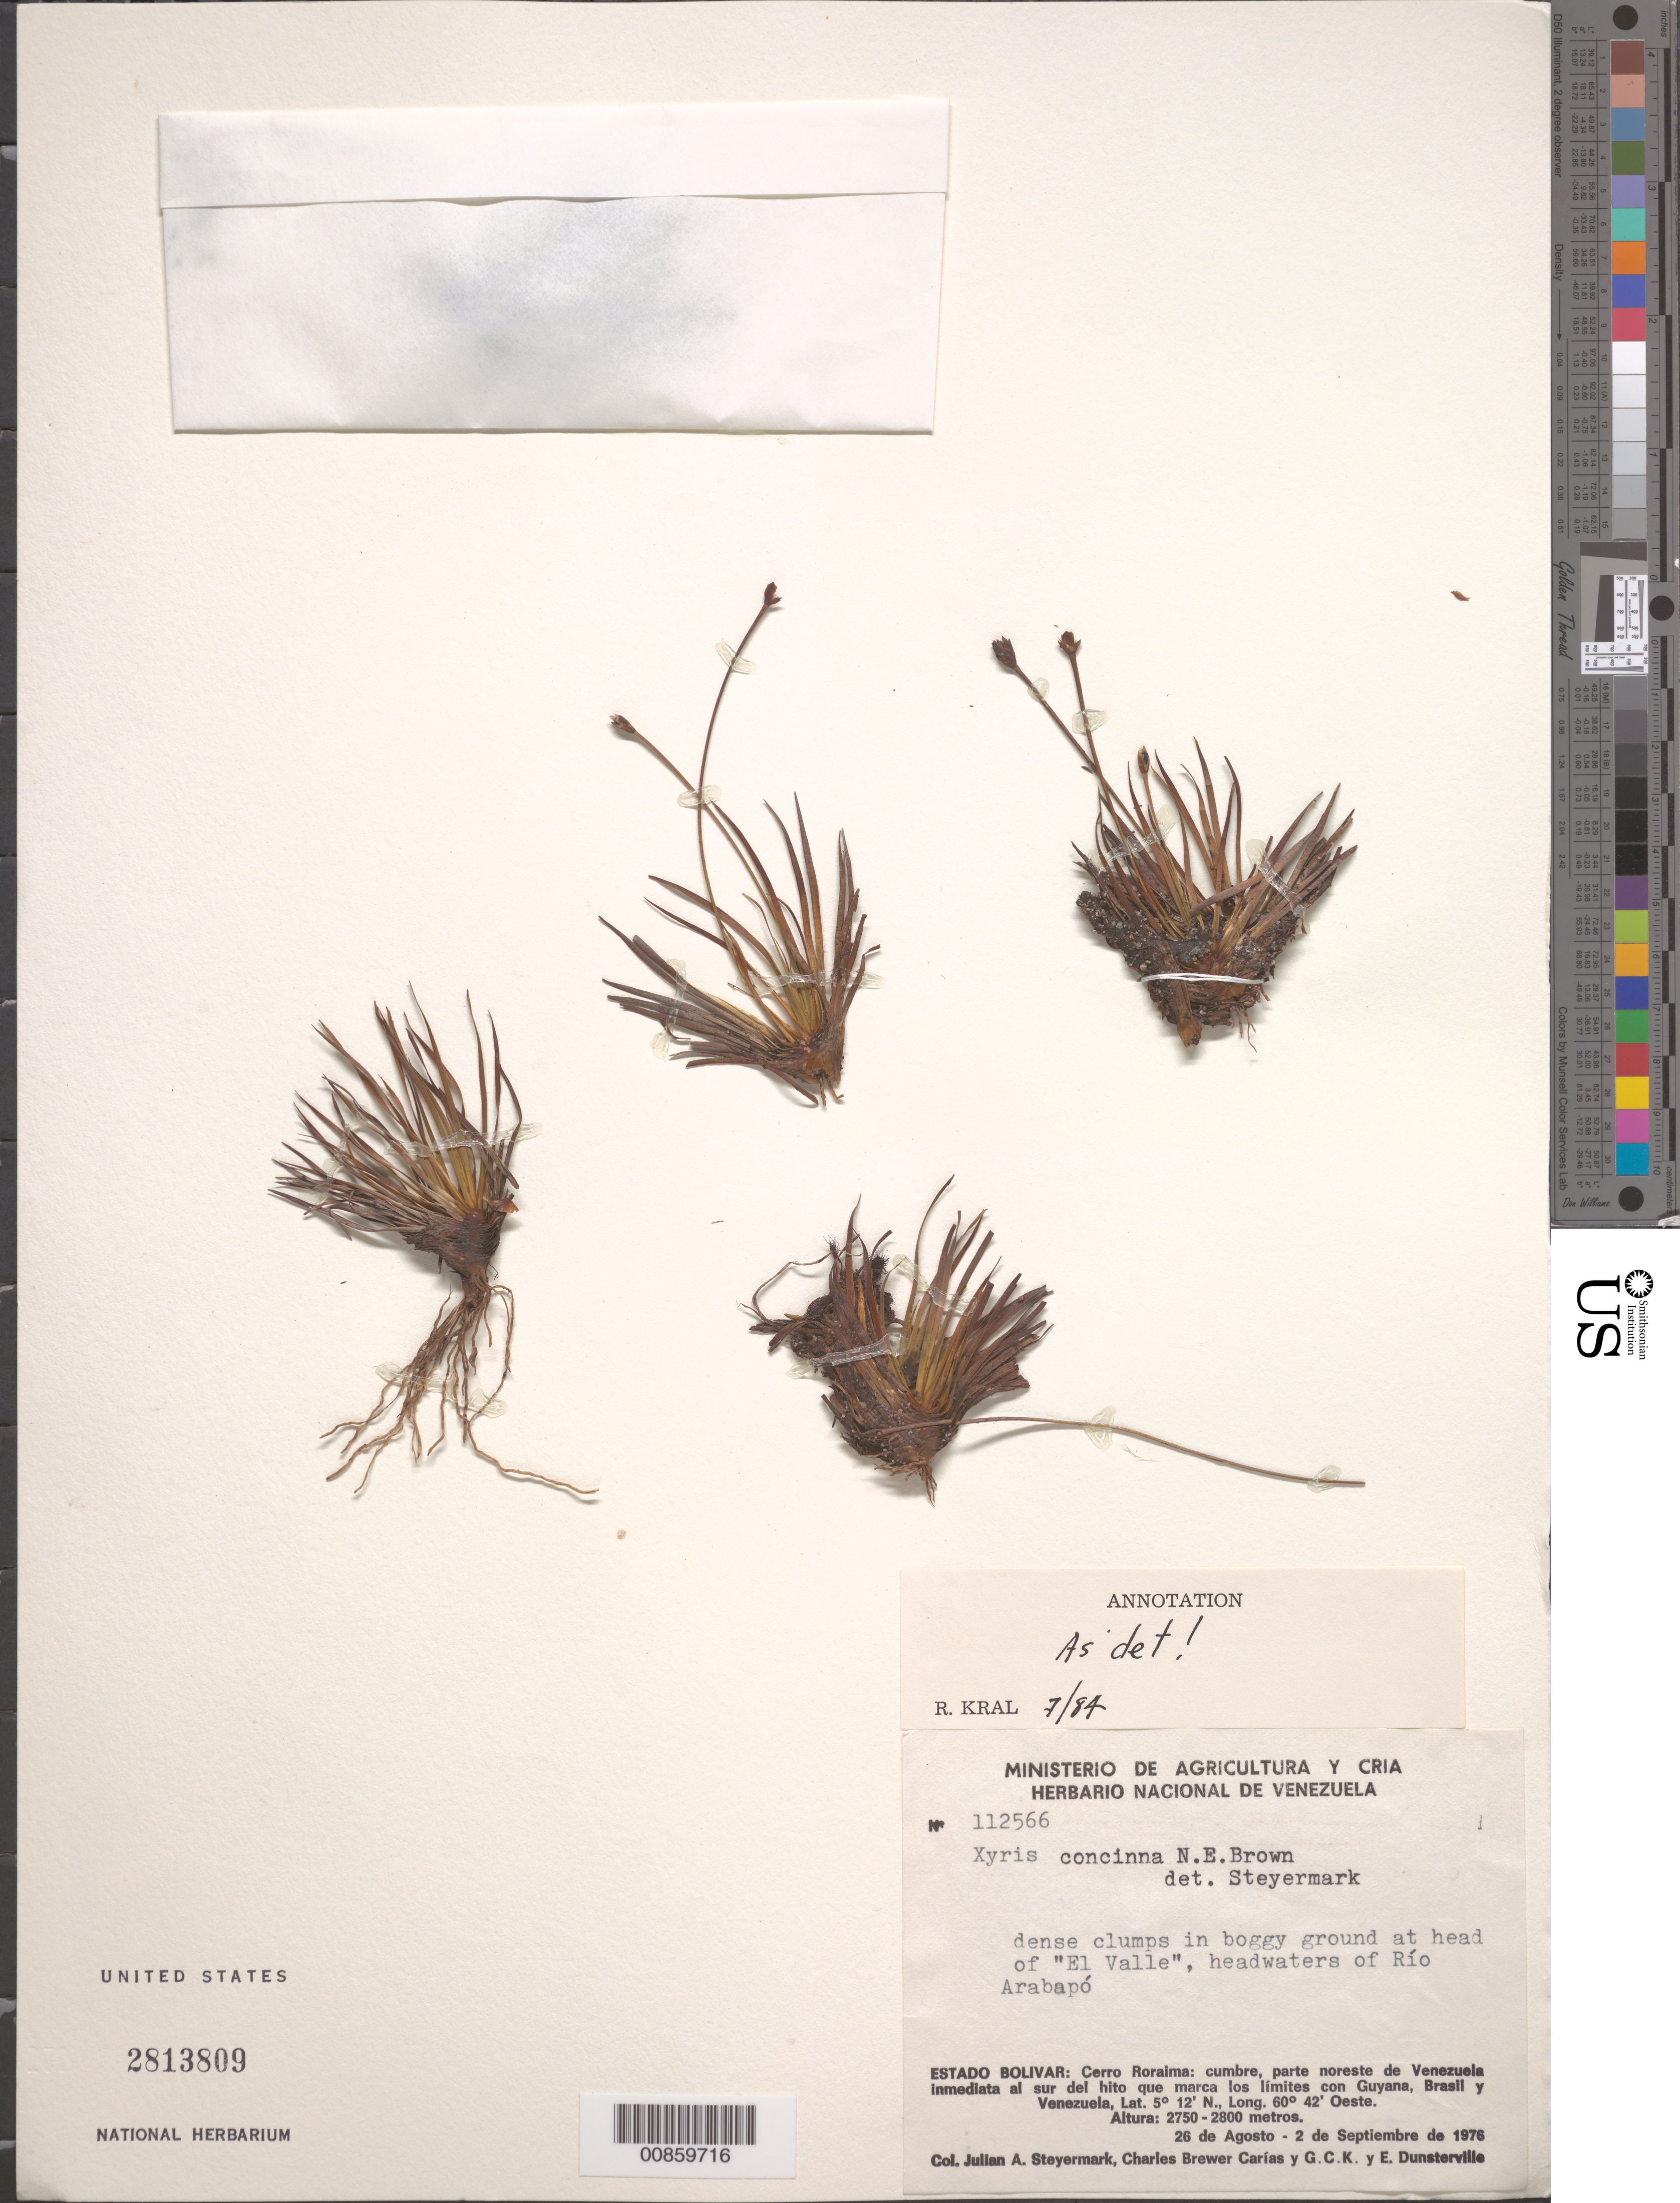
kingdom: Plantae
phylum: Tracheophyta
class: Liliopsida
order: Poales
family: Xyridaceae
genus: Xyris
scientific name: Xyris concinna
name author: N.E. Br.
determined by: Kral, Robert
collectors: J. Steyermark, C. Brewer-Carias, G. C. K. Dunsterville & E. Dunsterville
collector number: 112566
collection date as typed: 26-Aug-76 to 2-Sep-76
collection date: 1976-08-26/1976-09-02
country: Venezuela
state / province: Bolívar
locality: Cerro Roraima: cumbre, parte NO de Venezuela immediata al sur del hito que marca los limites con Guyana, Brasil y Venezuela, in "El Valle", headwaters of Río Arabapó.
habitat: Boggy ground.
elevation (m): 2750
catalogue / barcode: US 2813809